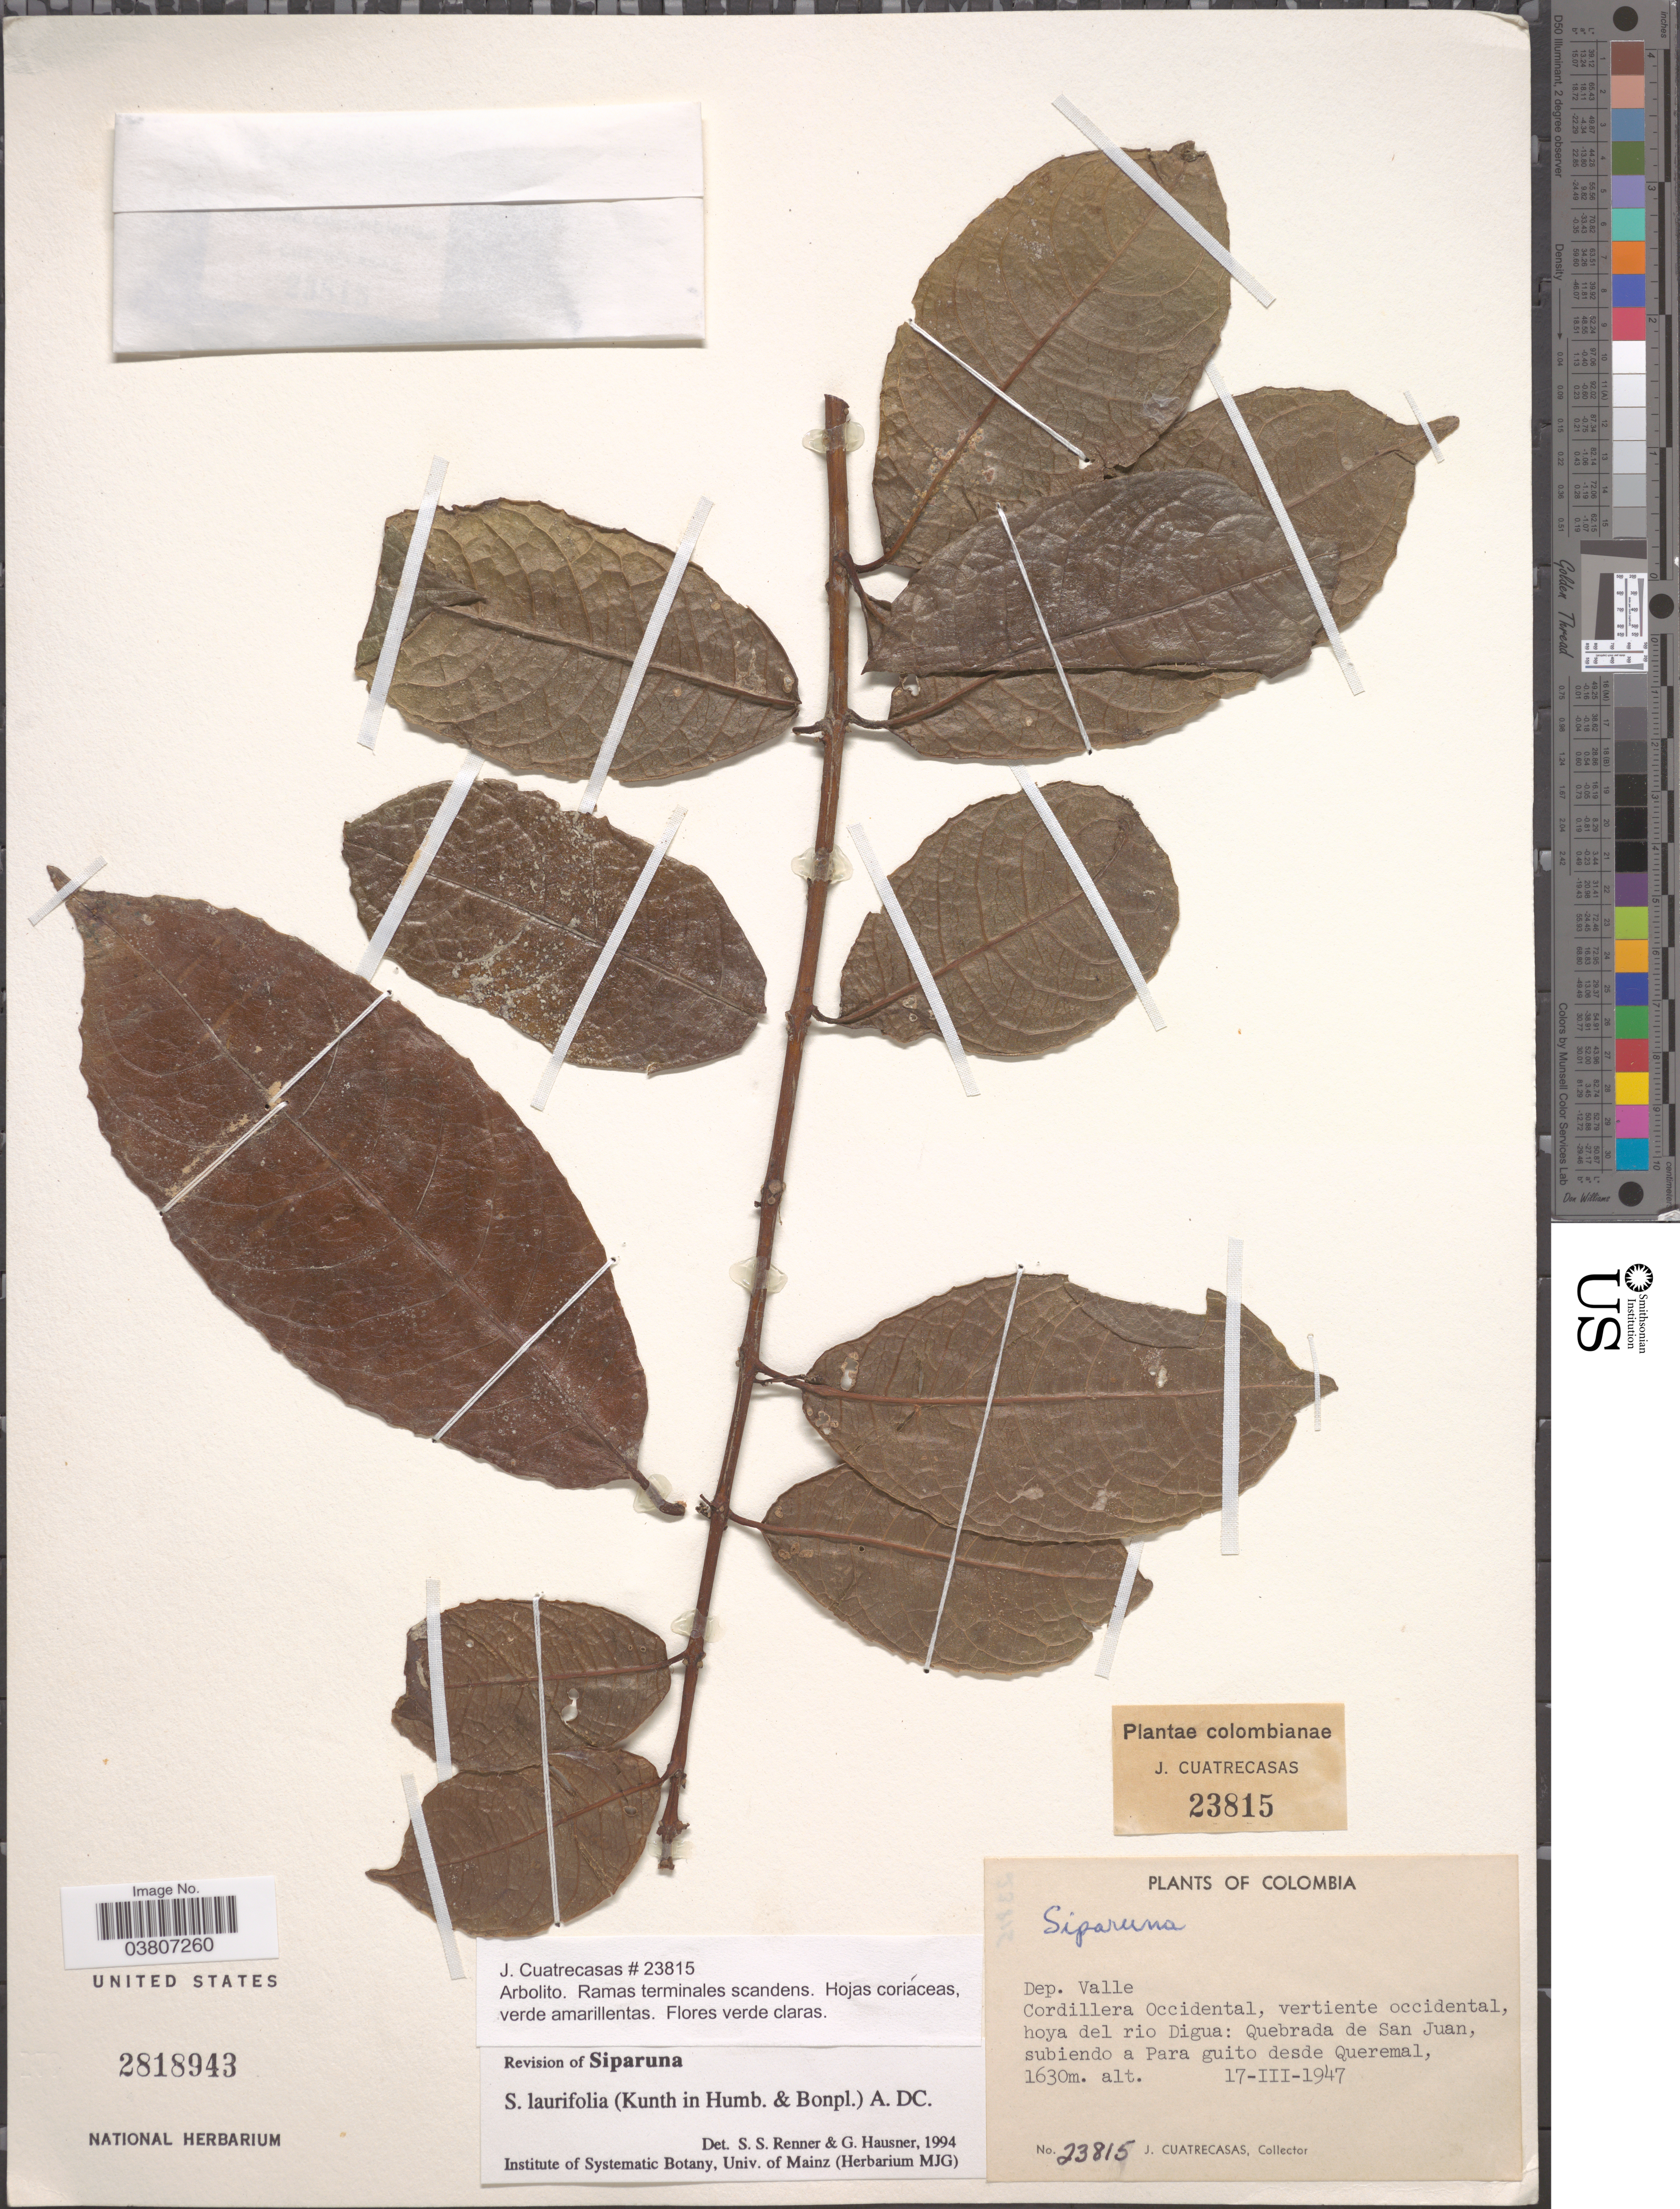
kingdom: Plantae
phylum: Tracheophyta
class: Magnoliopsida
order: Laurales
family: Siparunaceae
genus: Siparuna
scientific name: Siparuna laurifolia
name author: (Kunth) A. DC.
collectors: J. Cuatrecasas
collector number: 23815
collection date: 1947-03-17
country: Colombia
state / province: Valle del Cauca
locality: Dep. Valle. Cordillera Occidental, vertiente occidental, hoya del rio Digua: Quebrada de San Juan, subiendo a Para guito desde Queremal.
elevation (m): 1630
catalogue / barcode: US 2818943